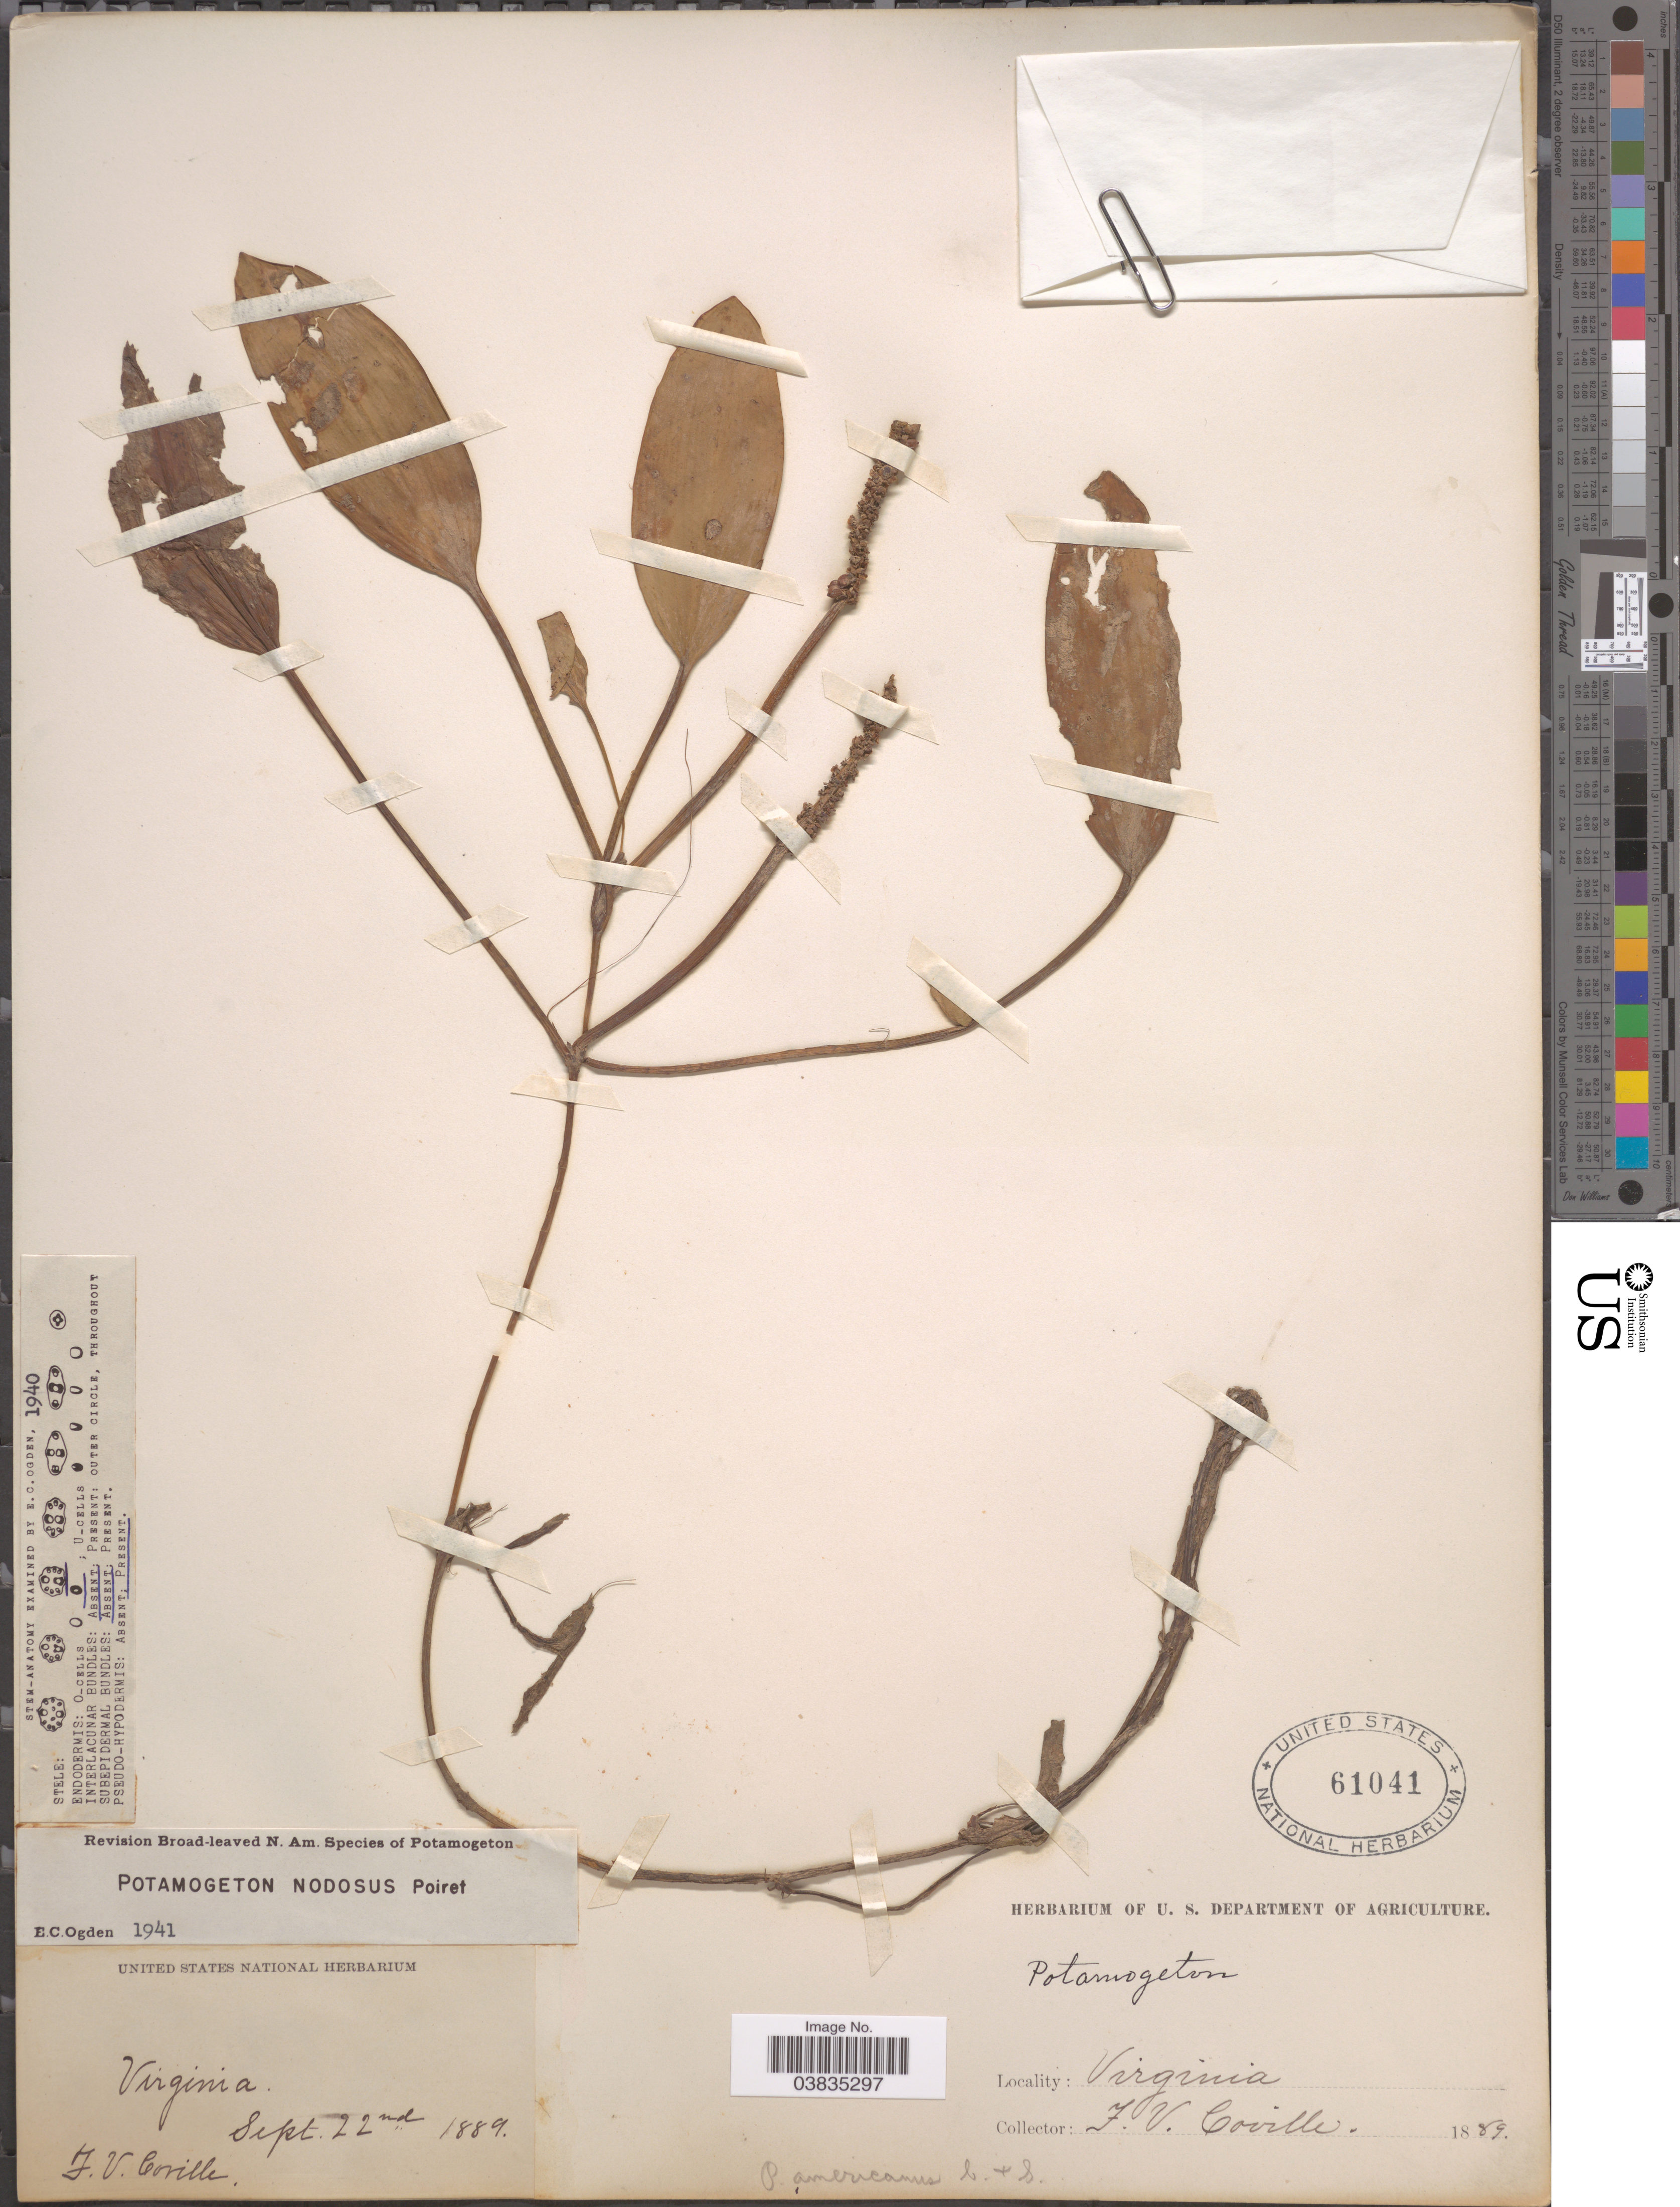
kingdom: Plantae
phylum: Tracheophyta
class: Liliopsida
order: Alismatales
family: Potamogetonaceae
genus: Potamogeton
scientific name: Potamogeton nodosus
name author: Poir.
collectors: F. V. Coville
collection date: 1889-09-22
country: United States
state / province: Virginia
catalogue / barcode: US 61041